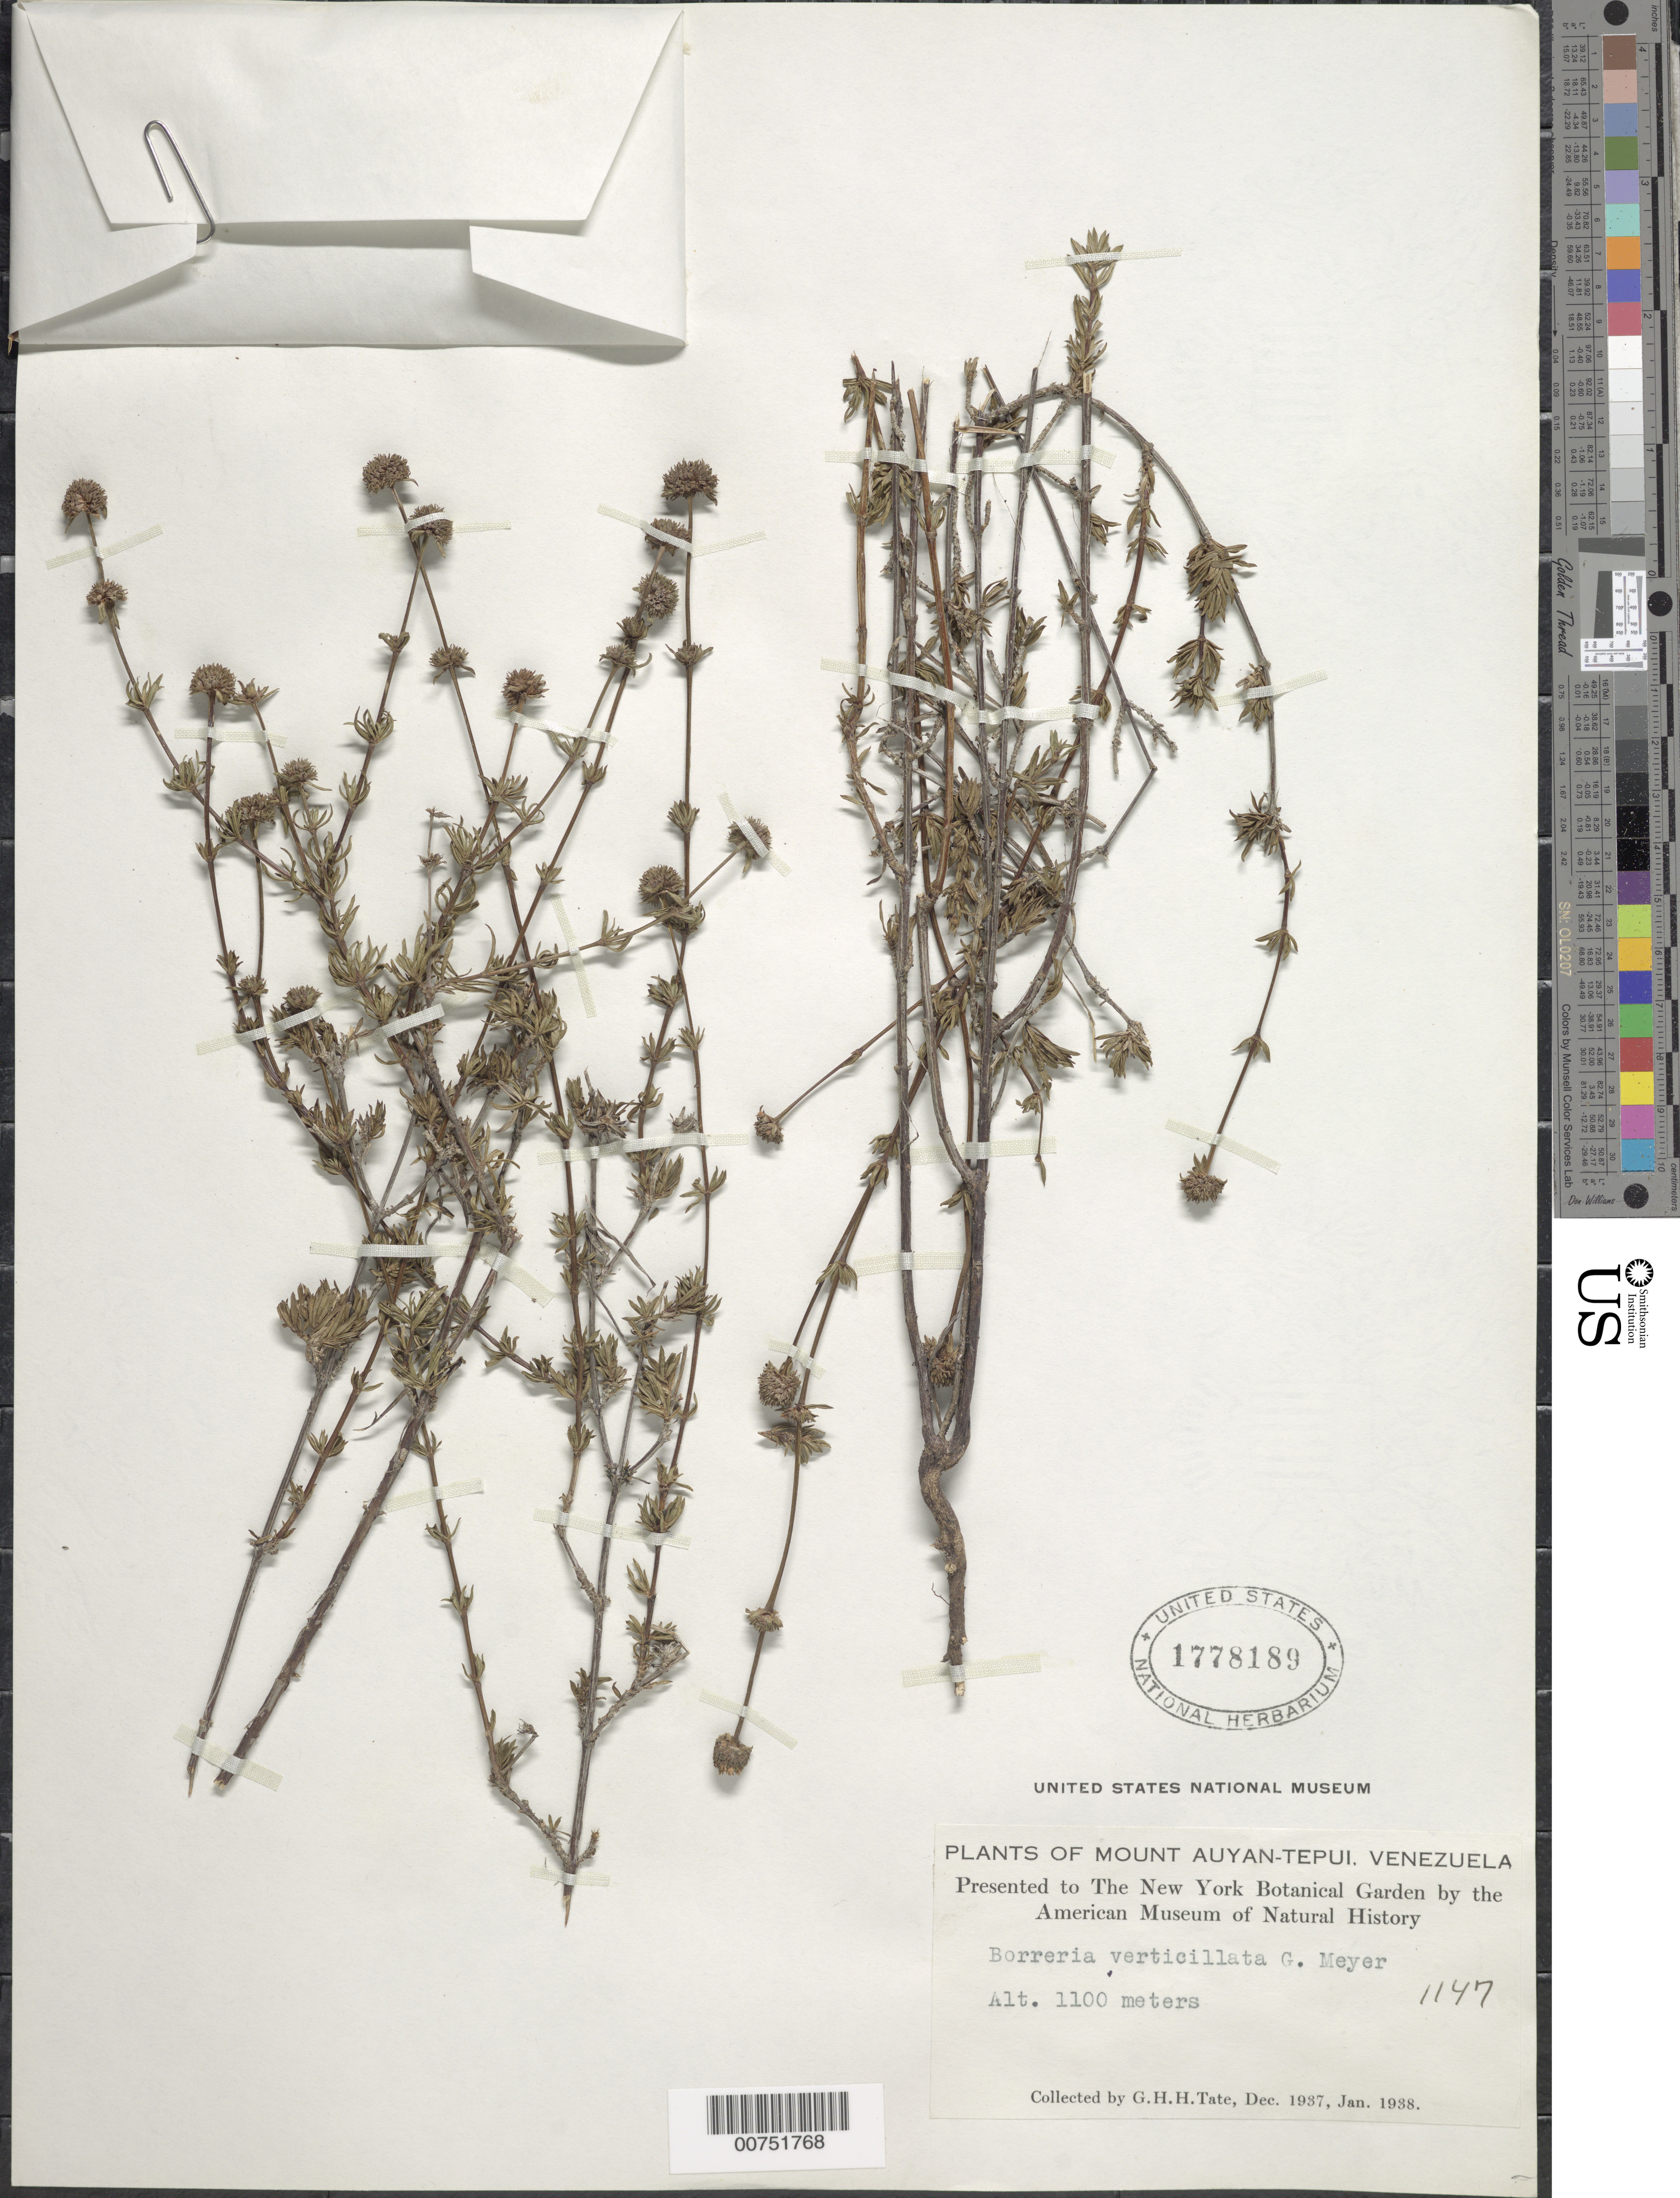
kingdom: Plantae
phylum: Tracheophyta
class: Magnoliopsida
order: Gentianales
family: Rubiaceae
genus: Borreria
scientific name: Borreria verticillata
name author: (L.) G. Mey.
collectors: G. H. H.Tate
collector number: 1147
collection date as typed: Dec-37 to Jan-38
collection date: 1937-12/1938-01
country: Venezuela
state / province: Bolívar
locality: Mt. Auyan-tepuí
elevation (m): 1100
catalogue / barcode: US 1778189